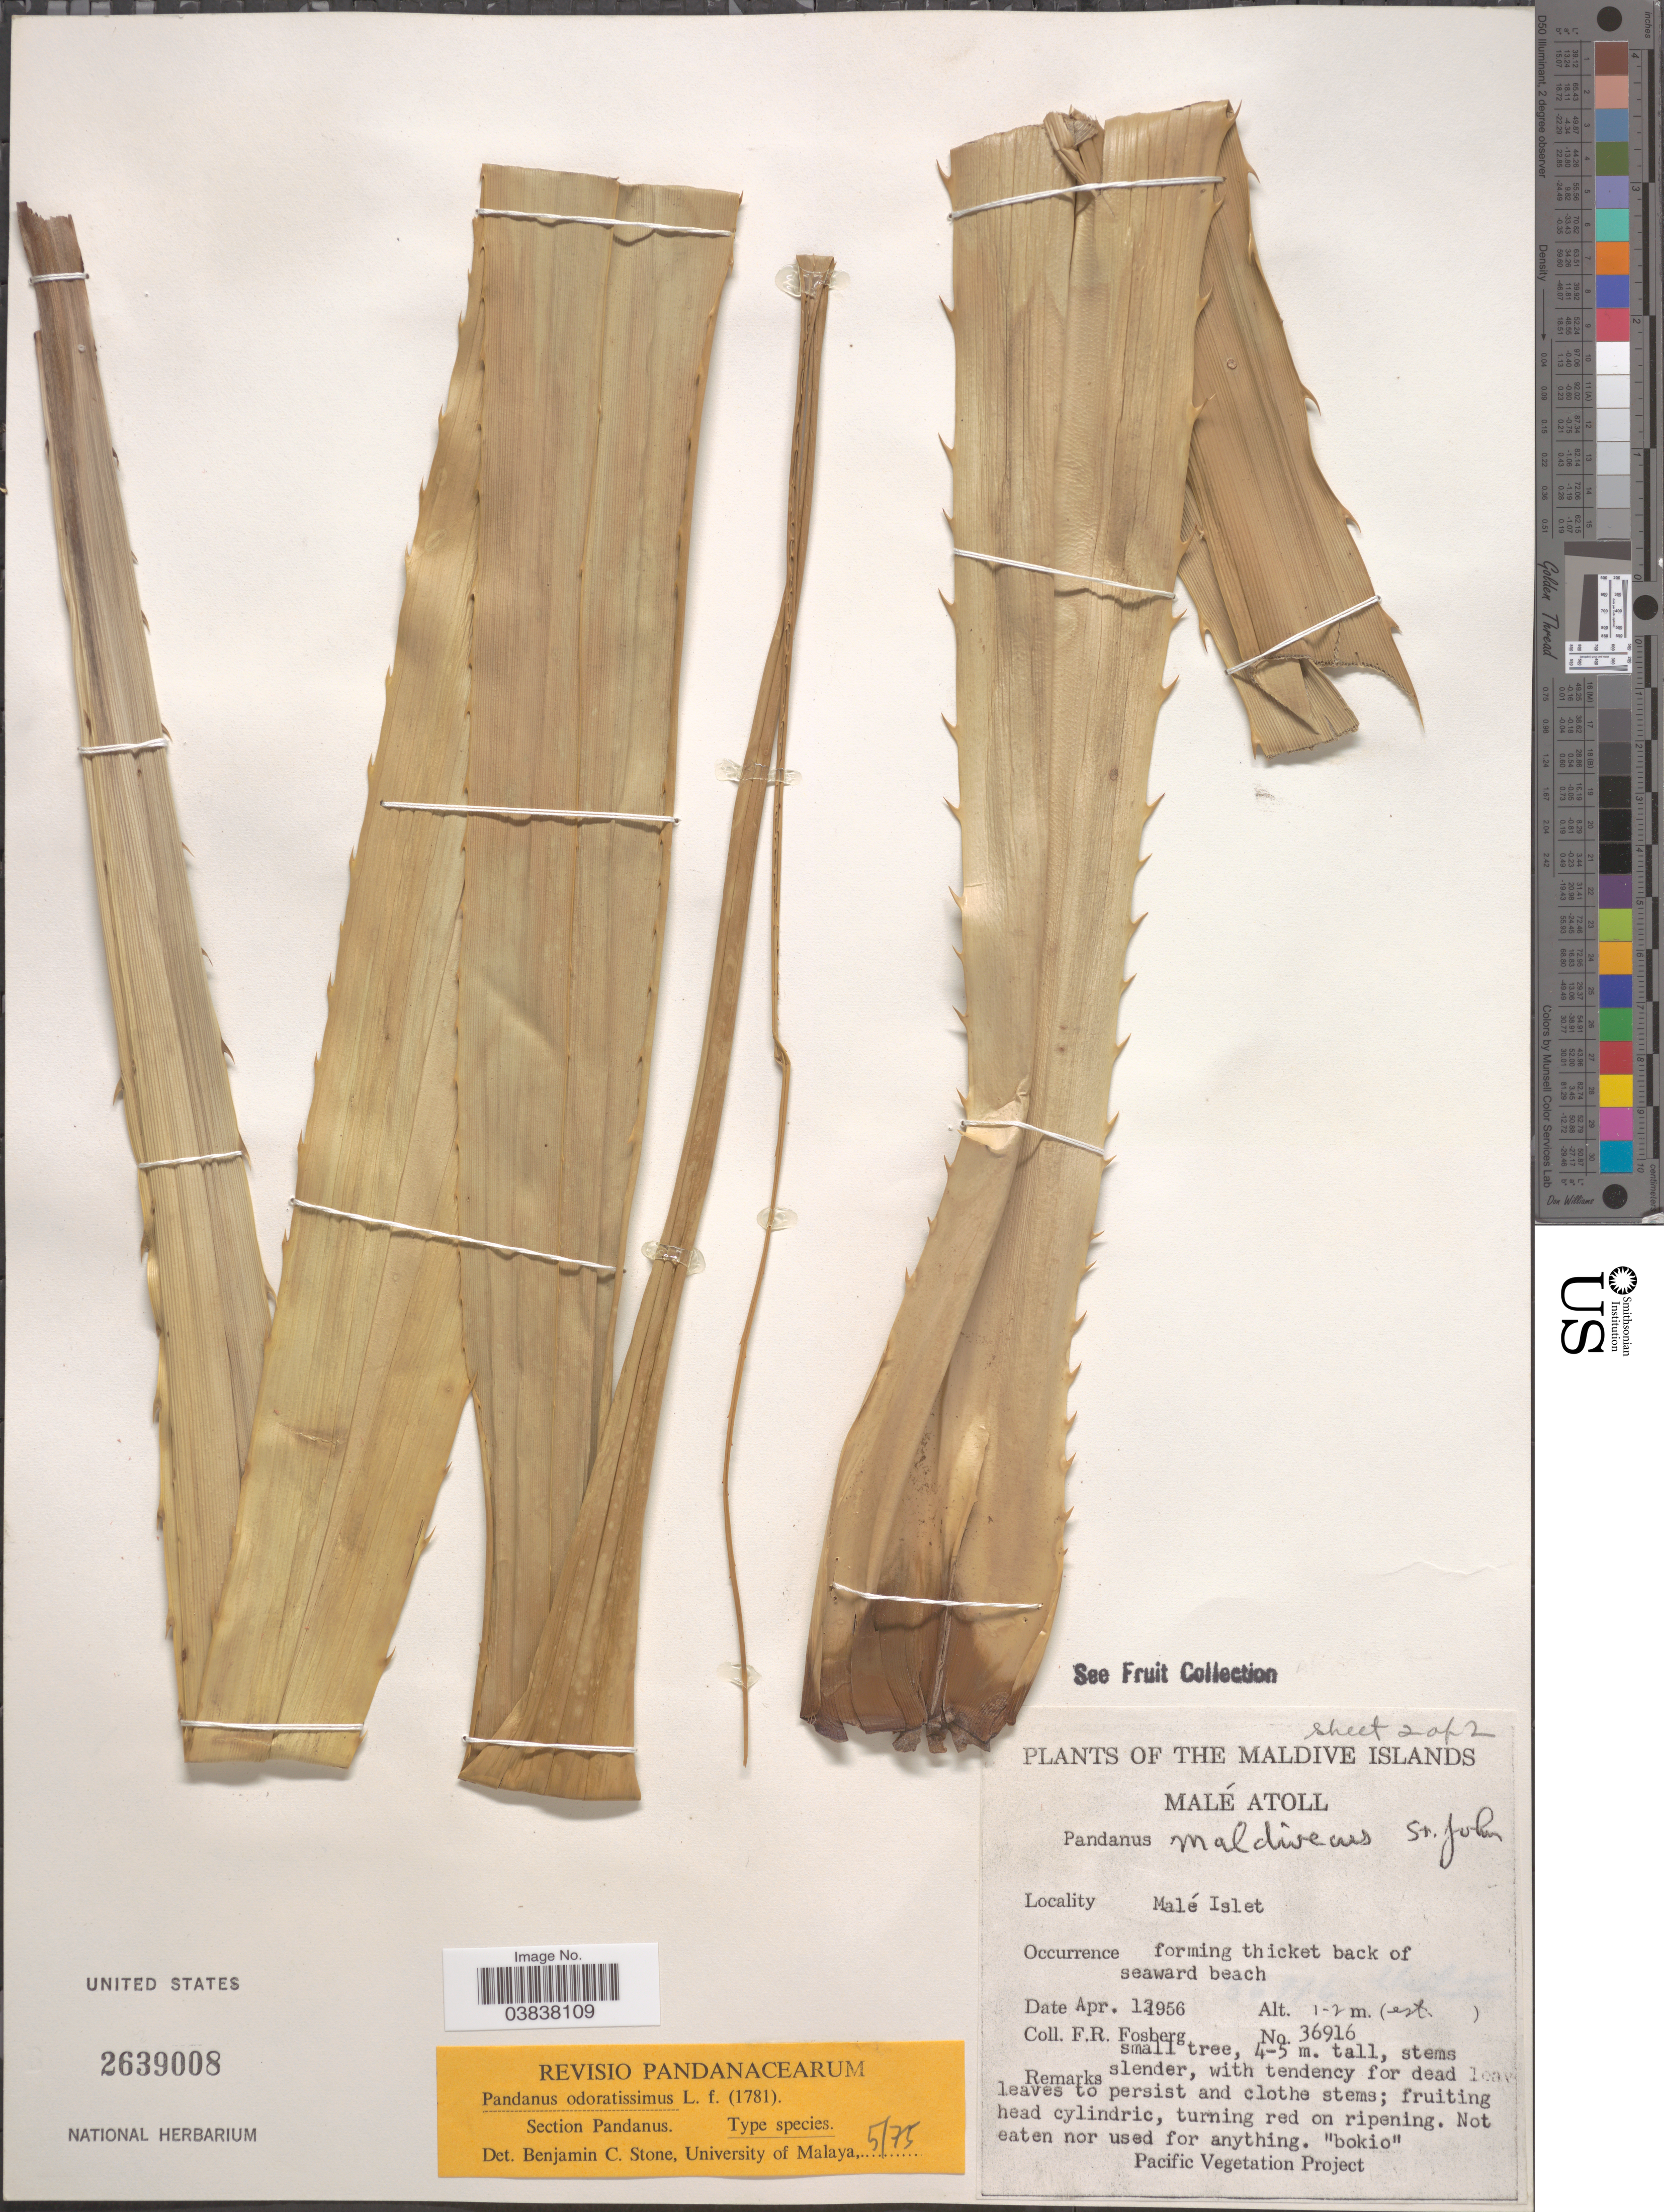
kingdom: Plantae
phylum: Tracheophyta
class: Liliopsida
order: Pandanales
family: Pandanaceae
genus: Pandanus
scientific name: Pandanus odoratissimus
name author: L. f.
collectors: F. R. Fosberg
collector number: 36916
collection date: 1956-04-12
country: Maldive Islands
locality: Malé Atoll. Malé Islet. Forming thicket back of seaward beach.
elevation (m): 1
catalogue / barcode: US 2639008